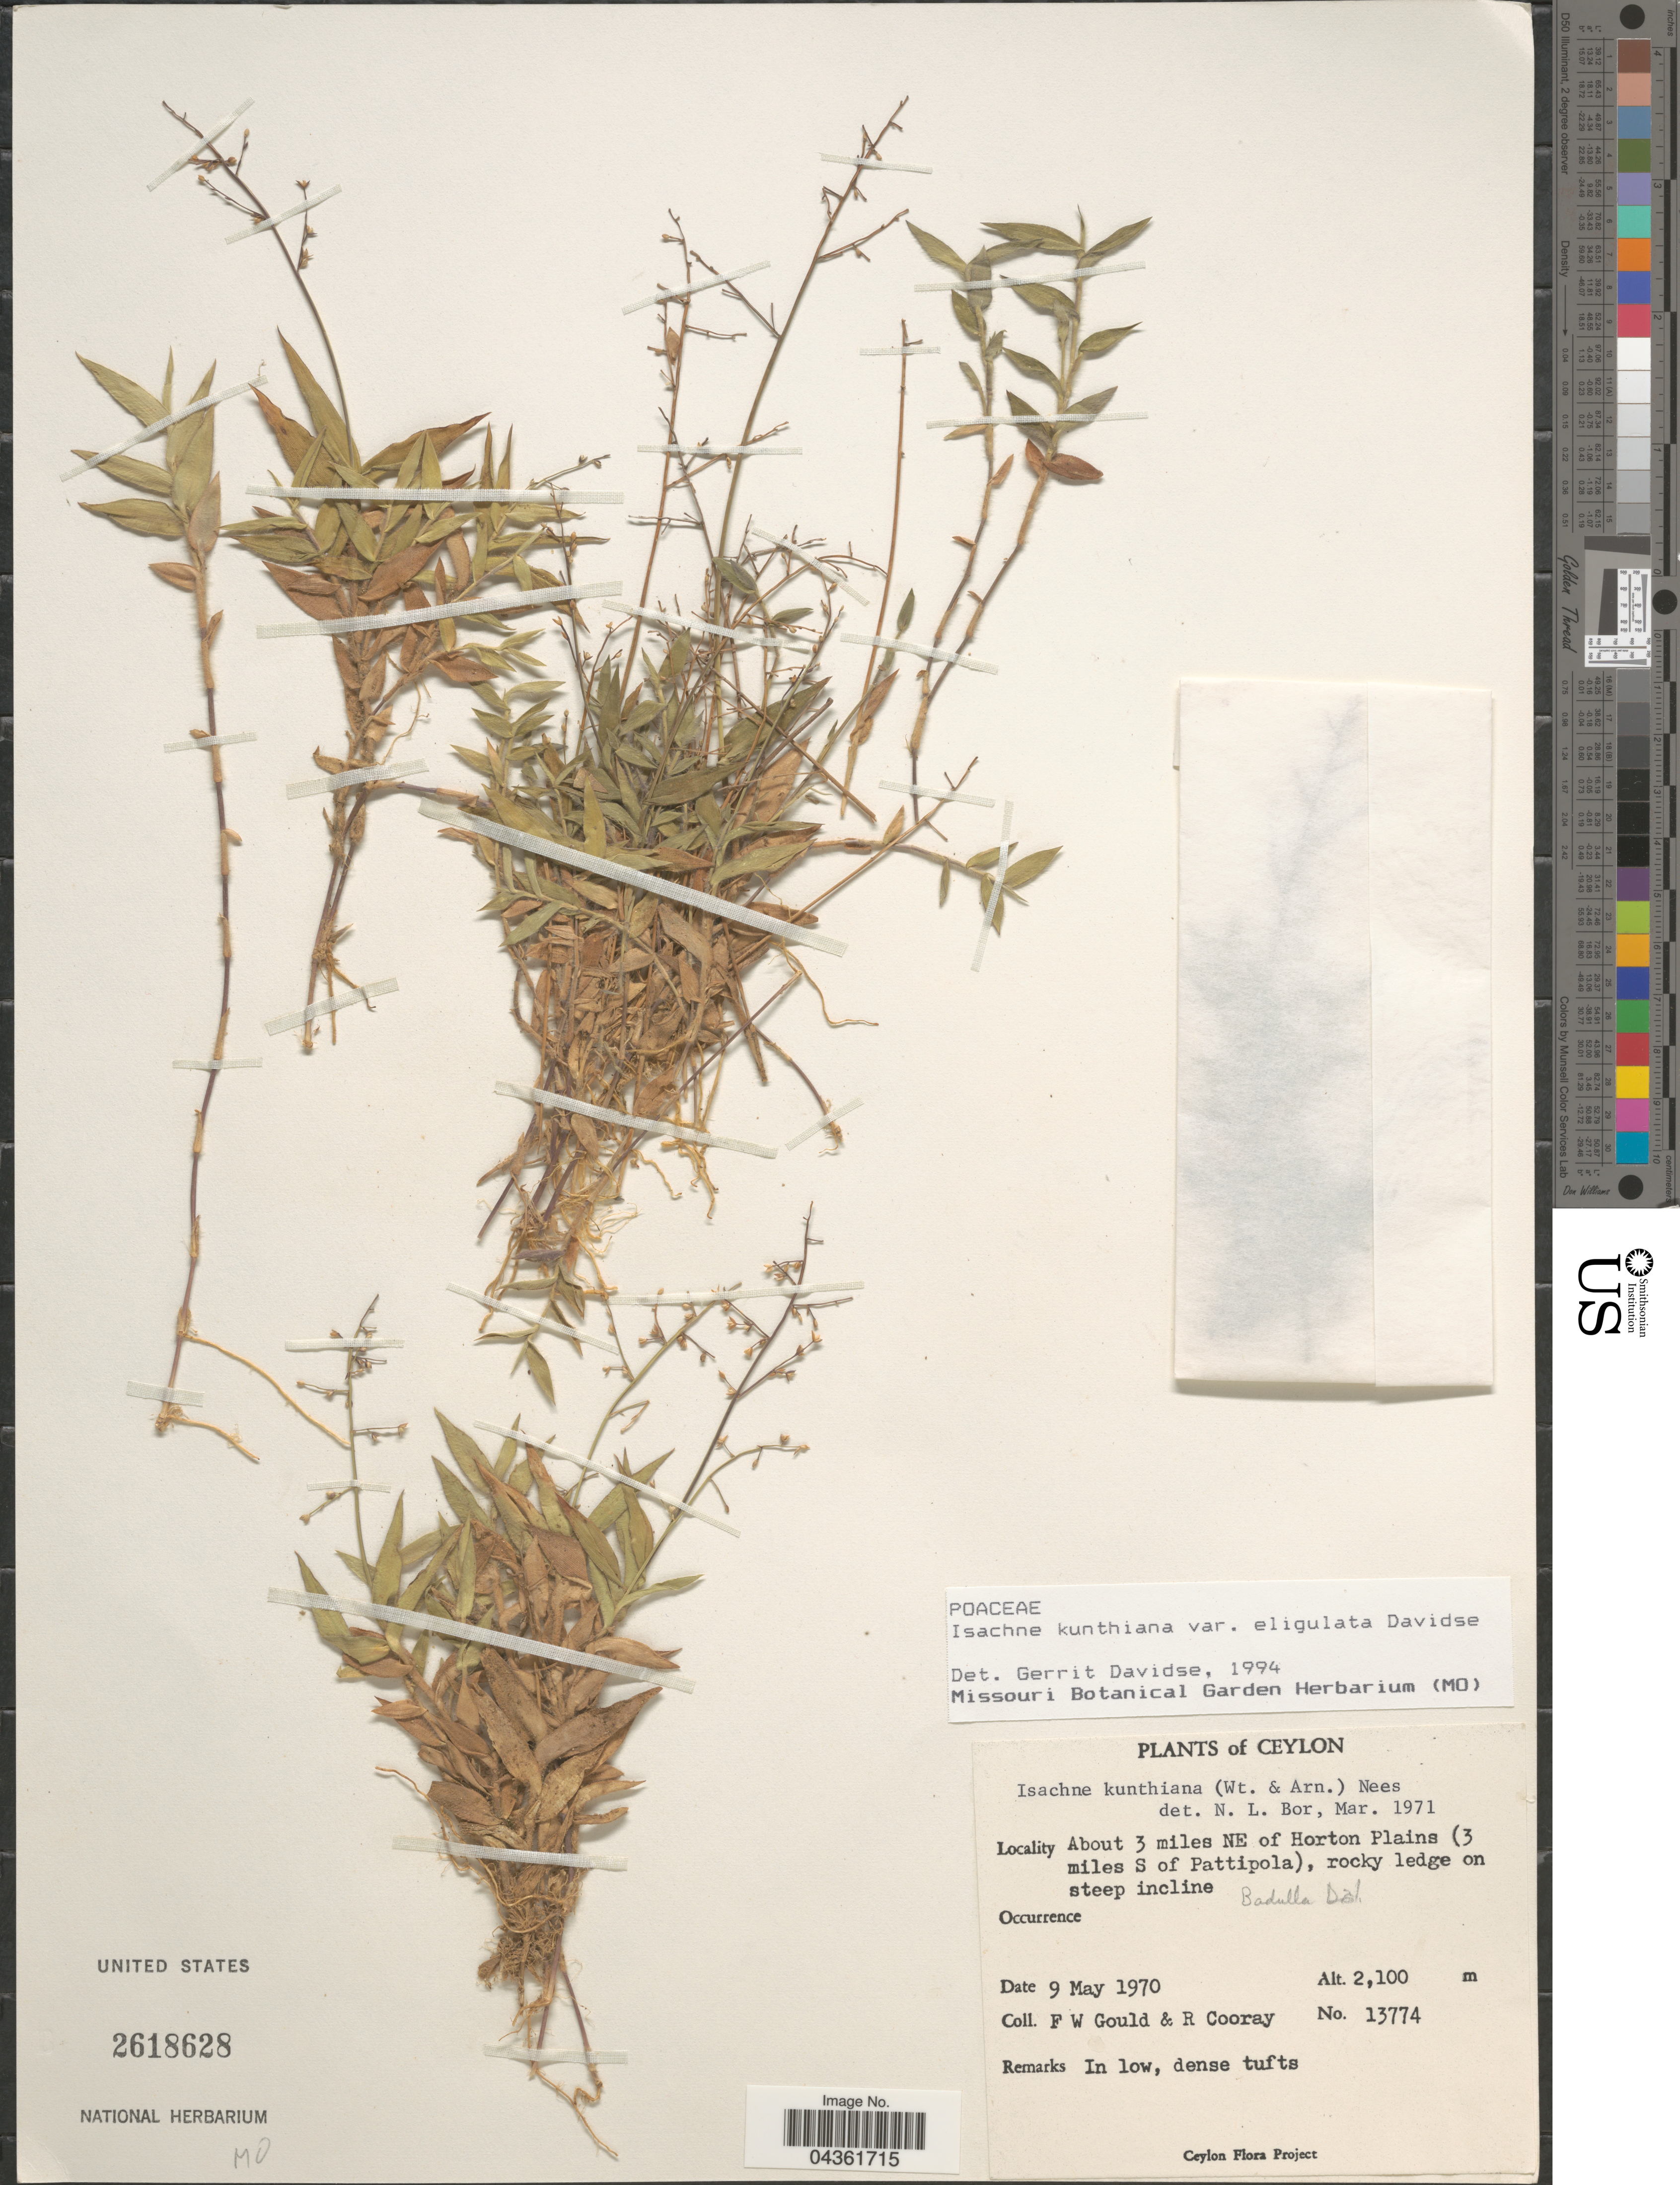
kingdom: Plantae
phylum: Tracheophyta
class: Liliopsida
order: Poales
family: Poaceae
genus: Isachne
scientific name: Isachne kunthiana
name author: (Wight & Arn. ex Steud.) Miq.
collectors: F. W. Gould & R. Cooray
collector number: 13774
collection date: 1970-05-09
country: Sri Lanka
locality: Ceylon. About 3 miles NE of Horton Plains (3 miles S of Pattipola), rocky ledge on steep incline. Badulla Dist.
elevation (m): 2100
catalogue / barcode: US 2618628